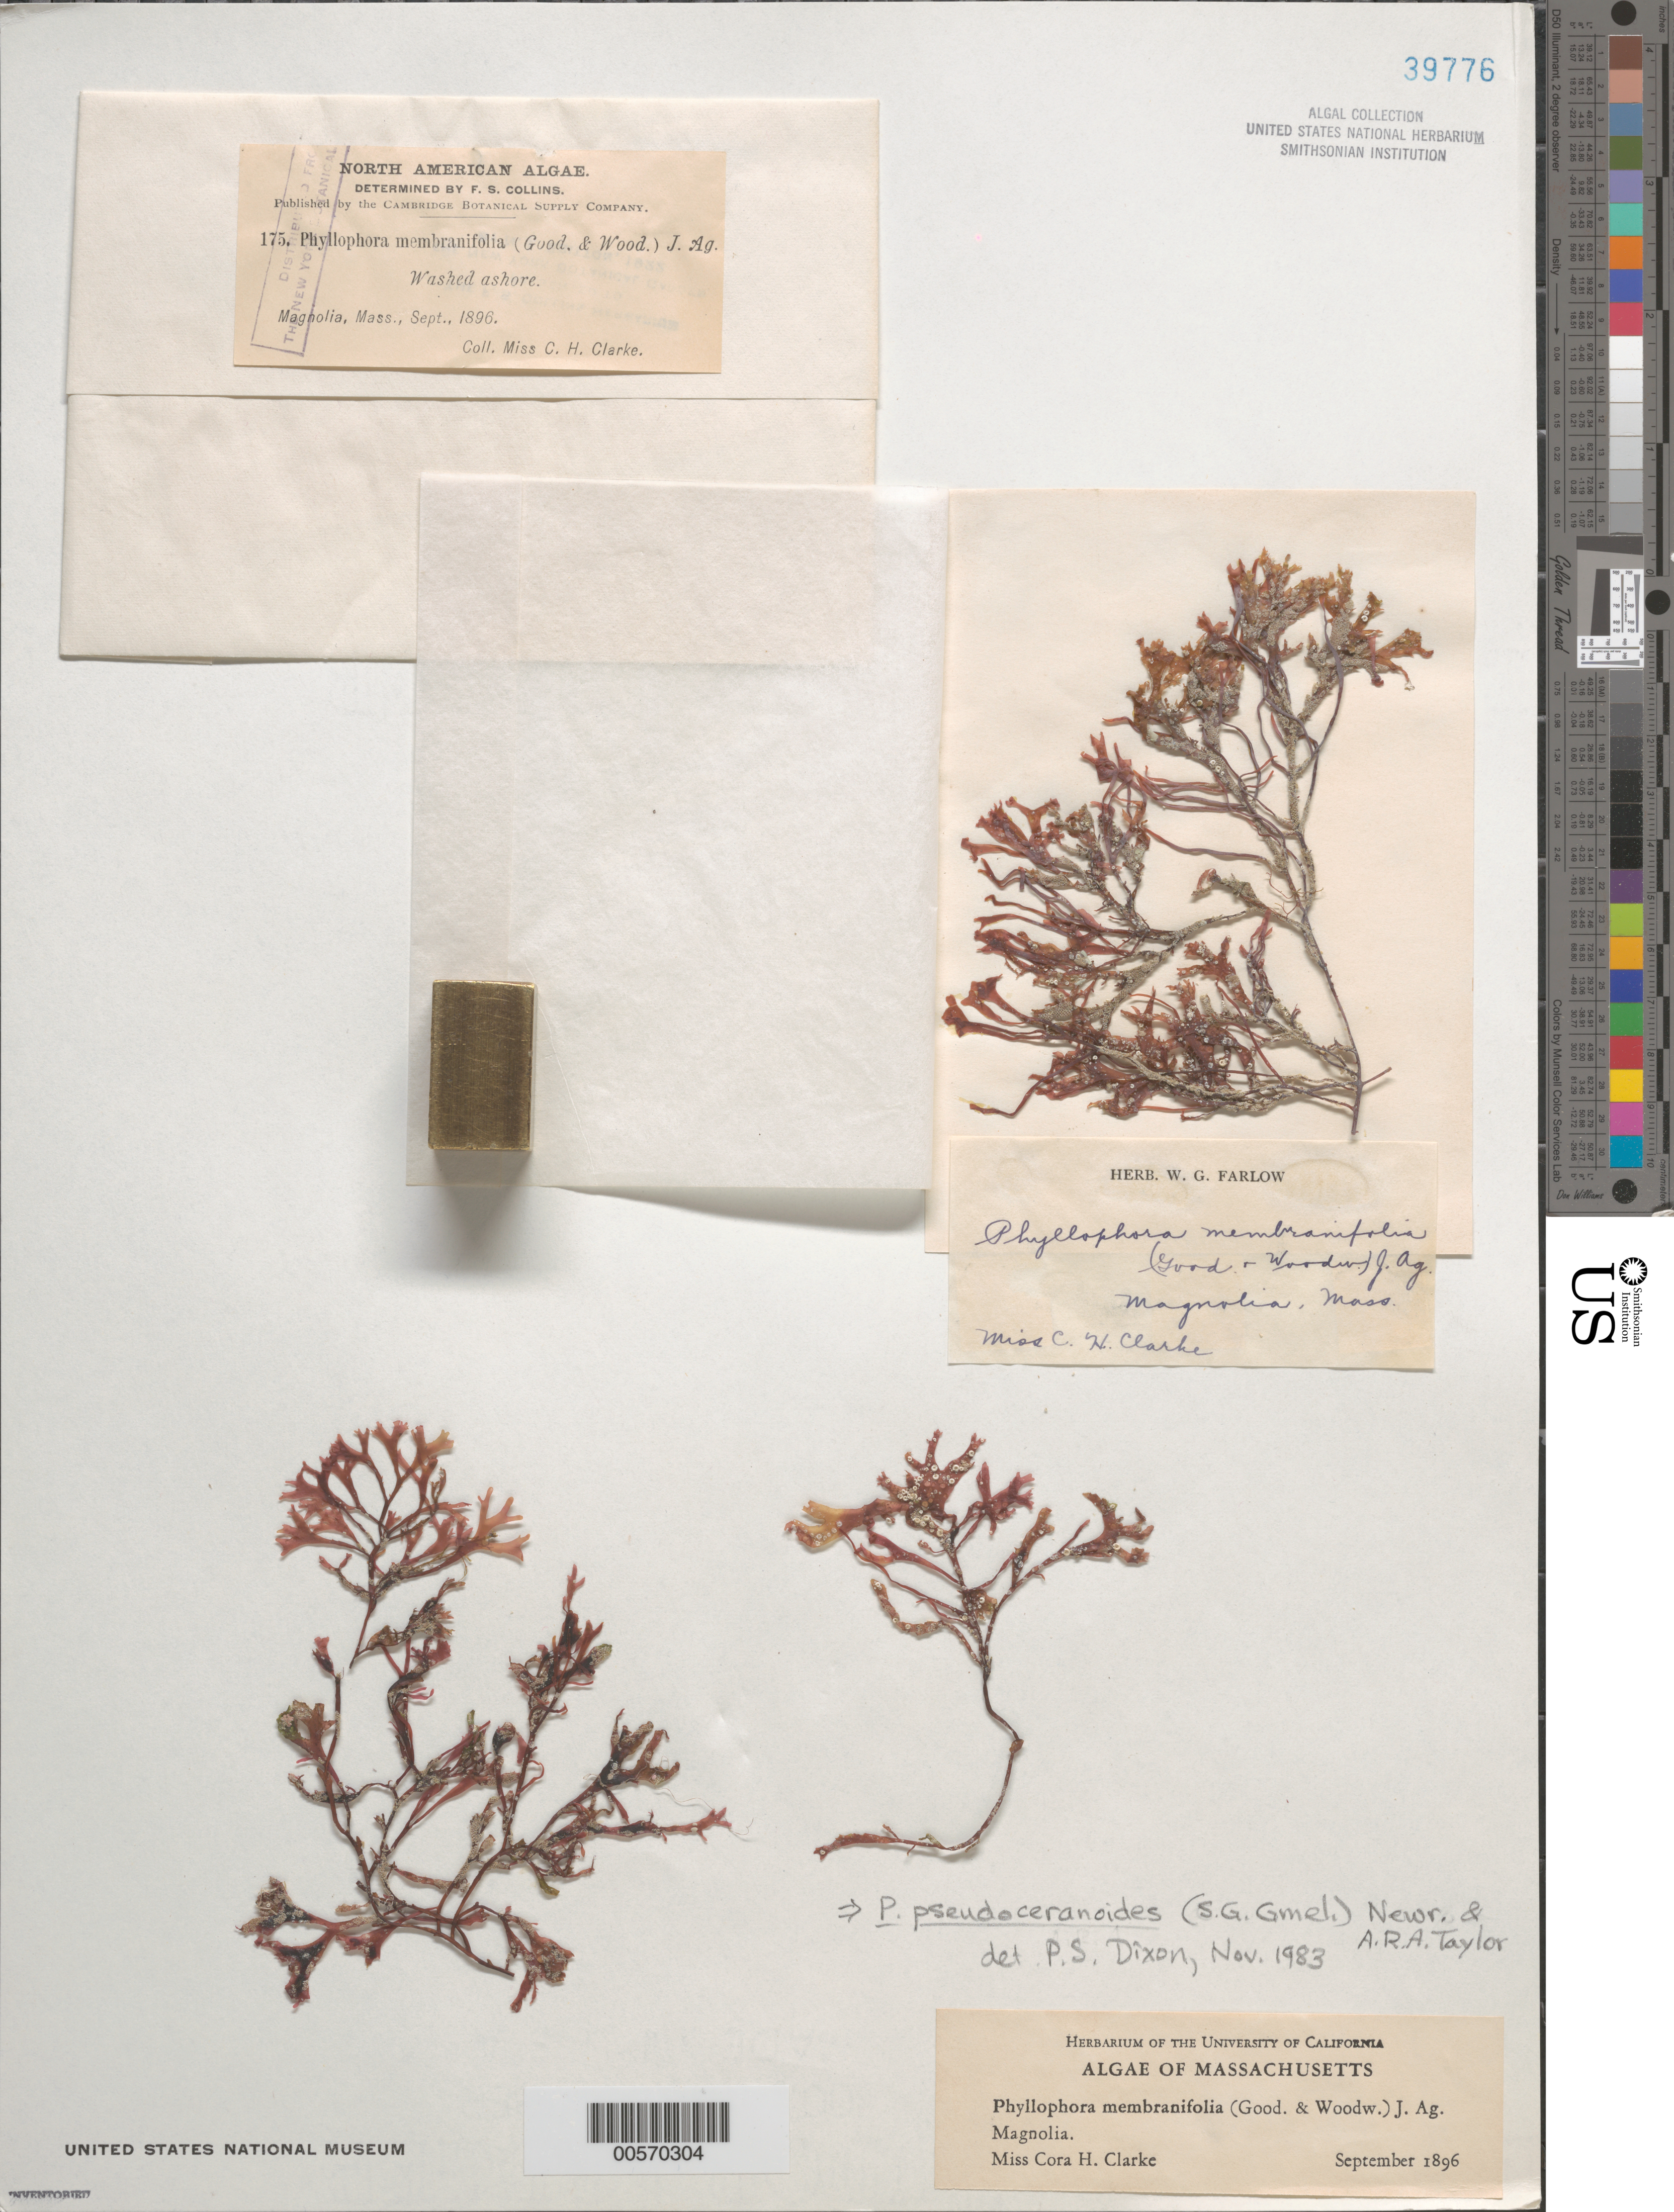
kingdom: Plantae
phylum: Rhodophyta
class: Florideophyceae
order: Gigartinales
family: Phyllophoraceae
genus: Phyllophora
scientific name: Phyllophora pseudoceranoides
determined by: Dixon, P. S.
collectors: C. H. Clarke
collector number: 175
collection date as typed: Sep 1896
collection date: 1896-09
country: United States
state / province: Massachusetts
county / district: Essex County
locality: Magnolia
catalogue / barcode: US 39776